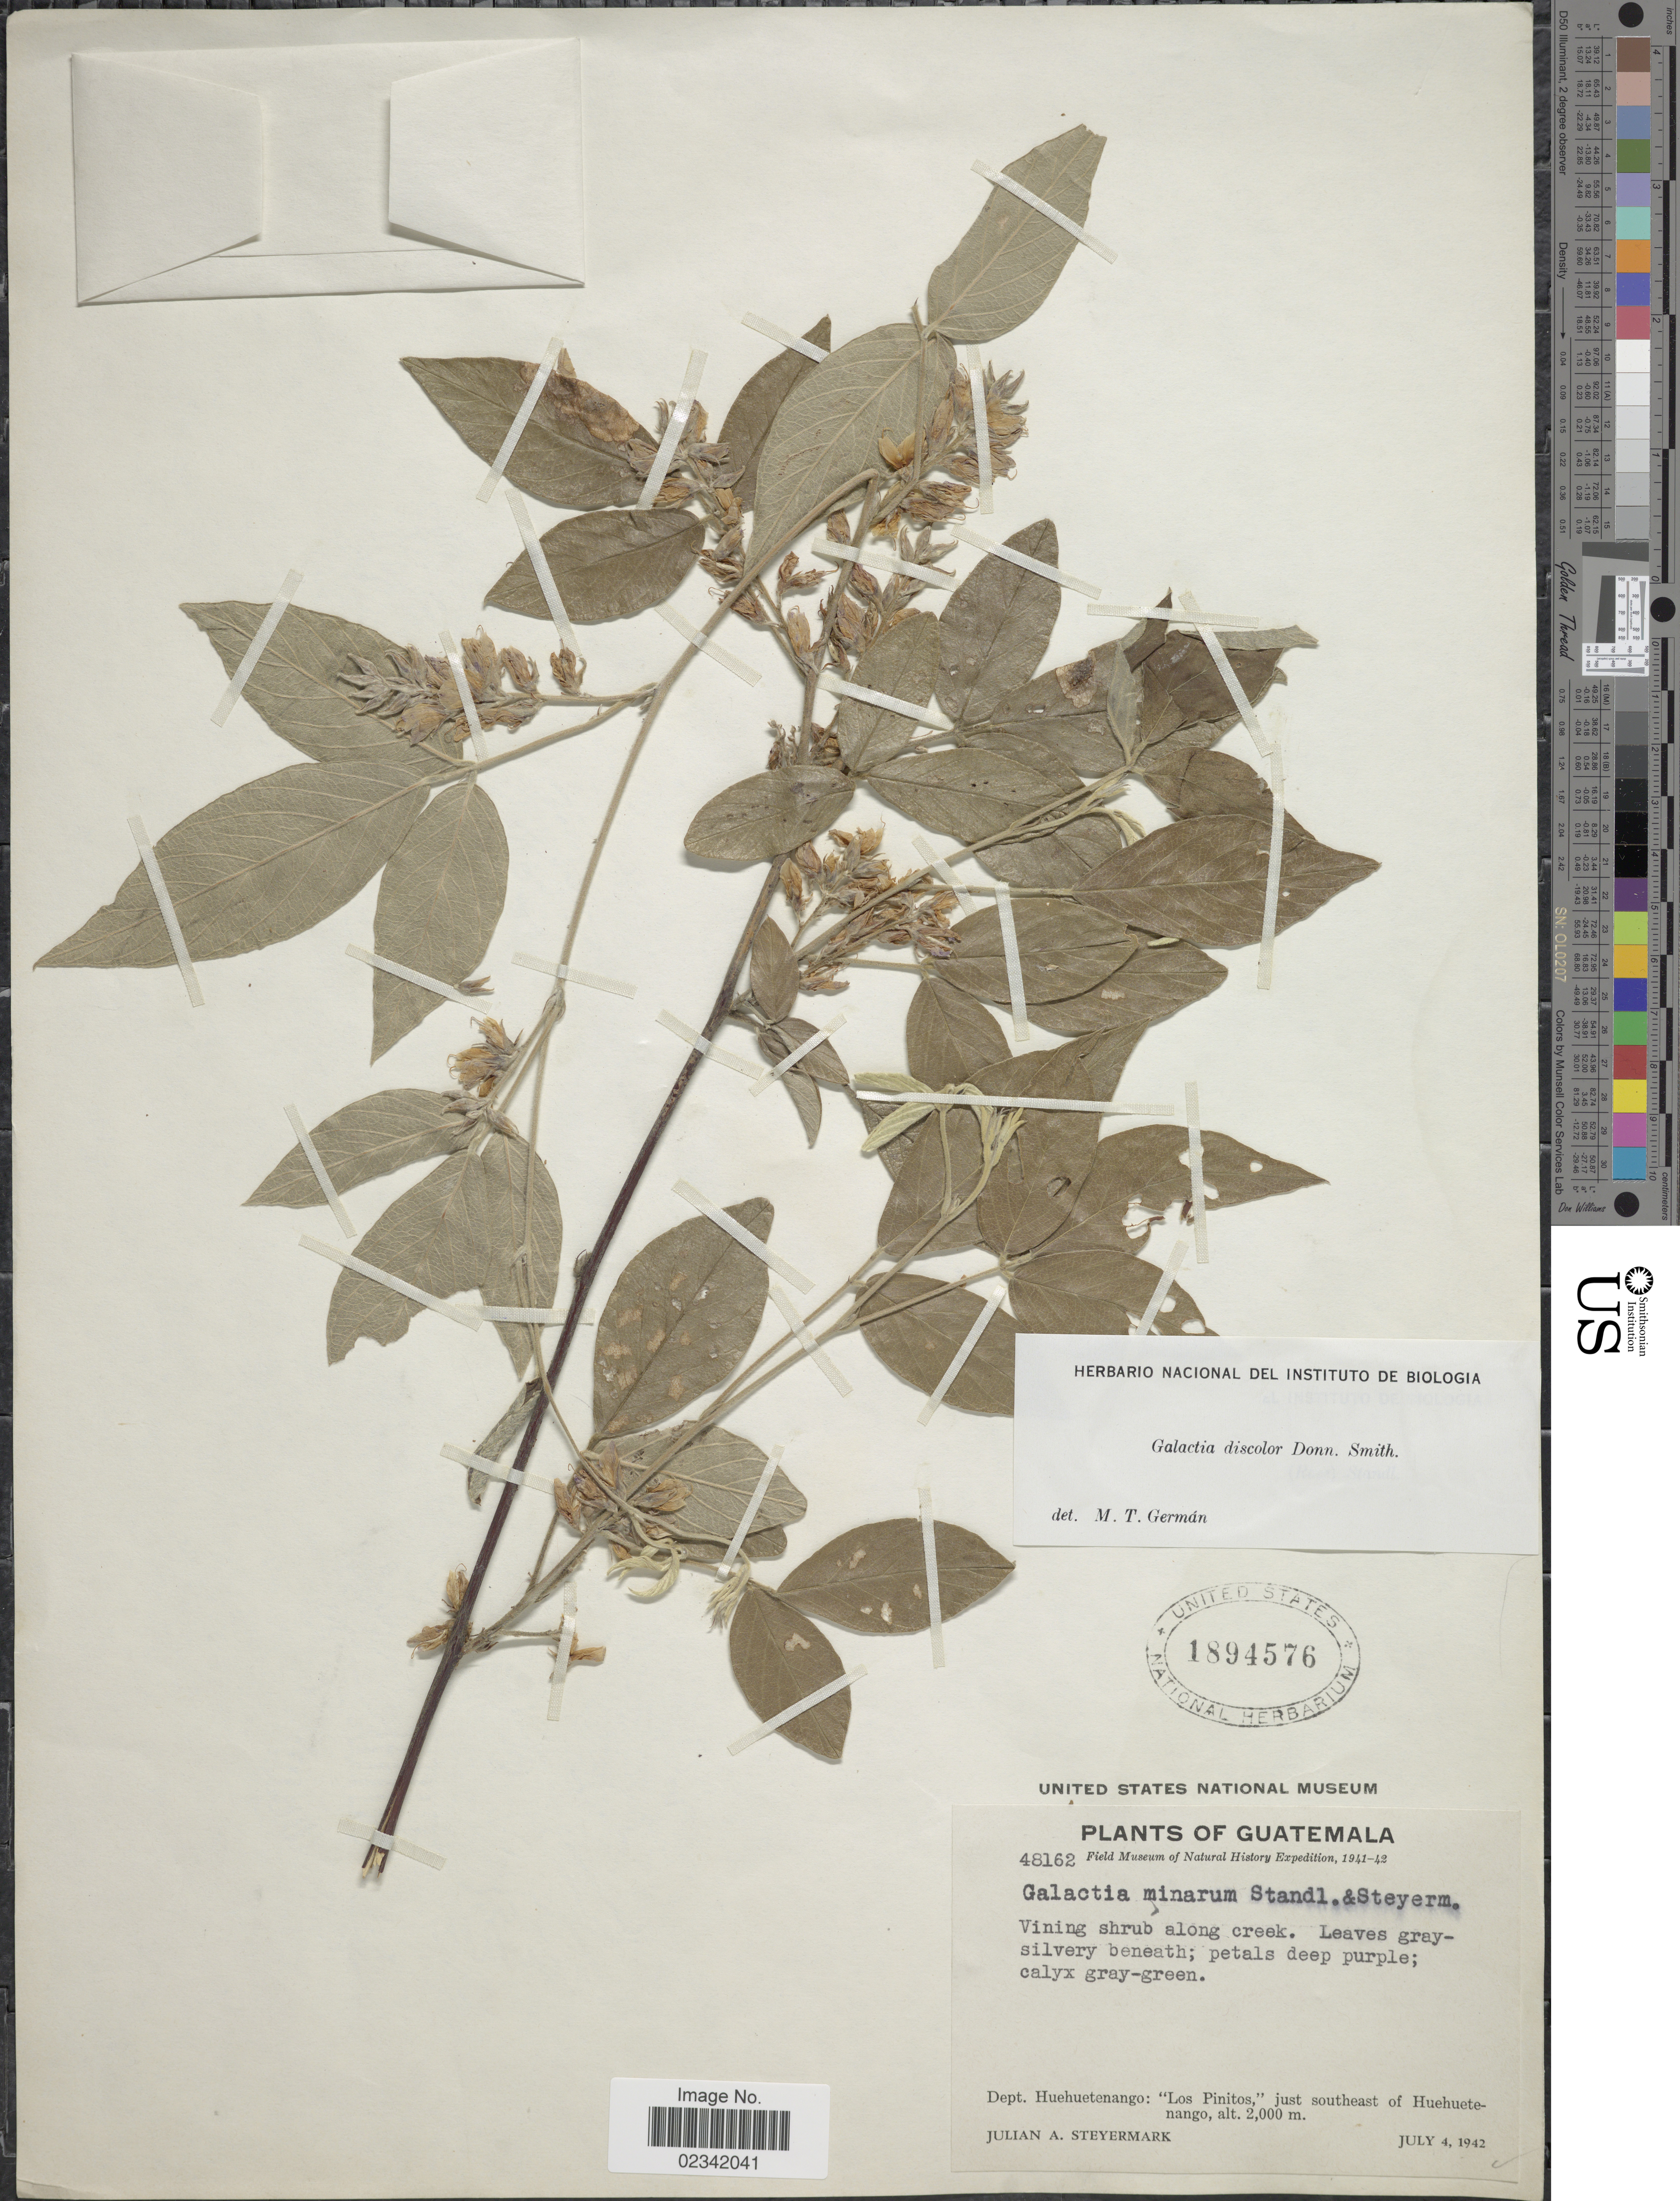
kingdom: Plantae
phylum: Tracheophyta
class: Magnoliopsida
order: Fabales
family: Fabaceae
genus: Galactia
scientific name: Galactia discolor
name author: Donn. Sm.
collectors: J. Steyermark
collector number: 48162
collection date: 1942-07-04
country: Guatemala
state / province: Huehuetenango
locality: Dept. Huehuetenango: Los Pinitos, just southeast of Huehuetenango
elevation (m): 2000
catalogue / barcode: US 1894576